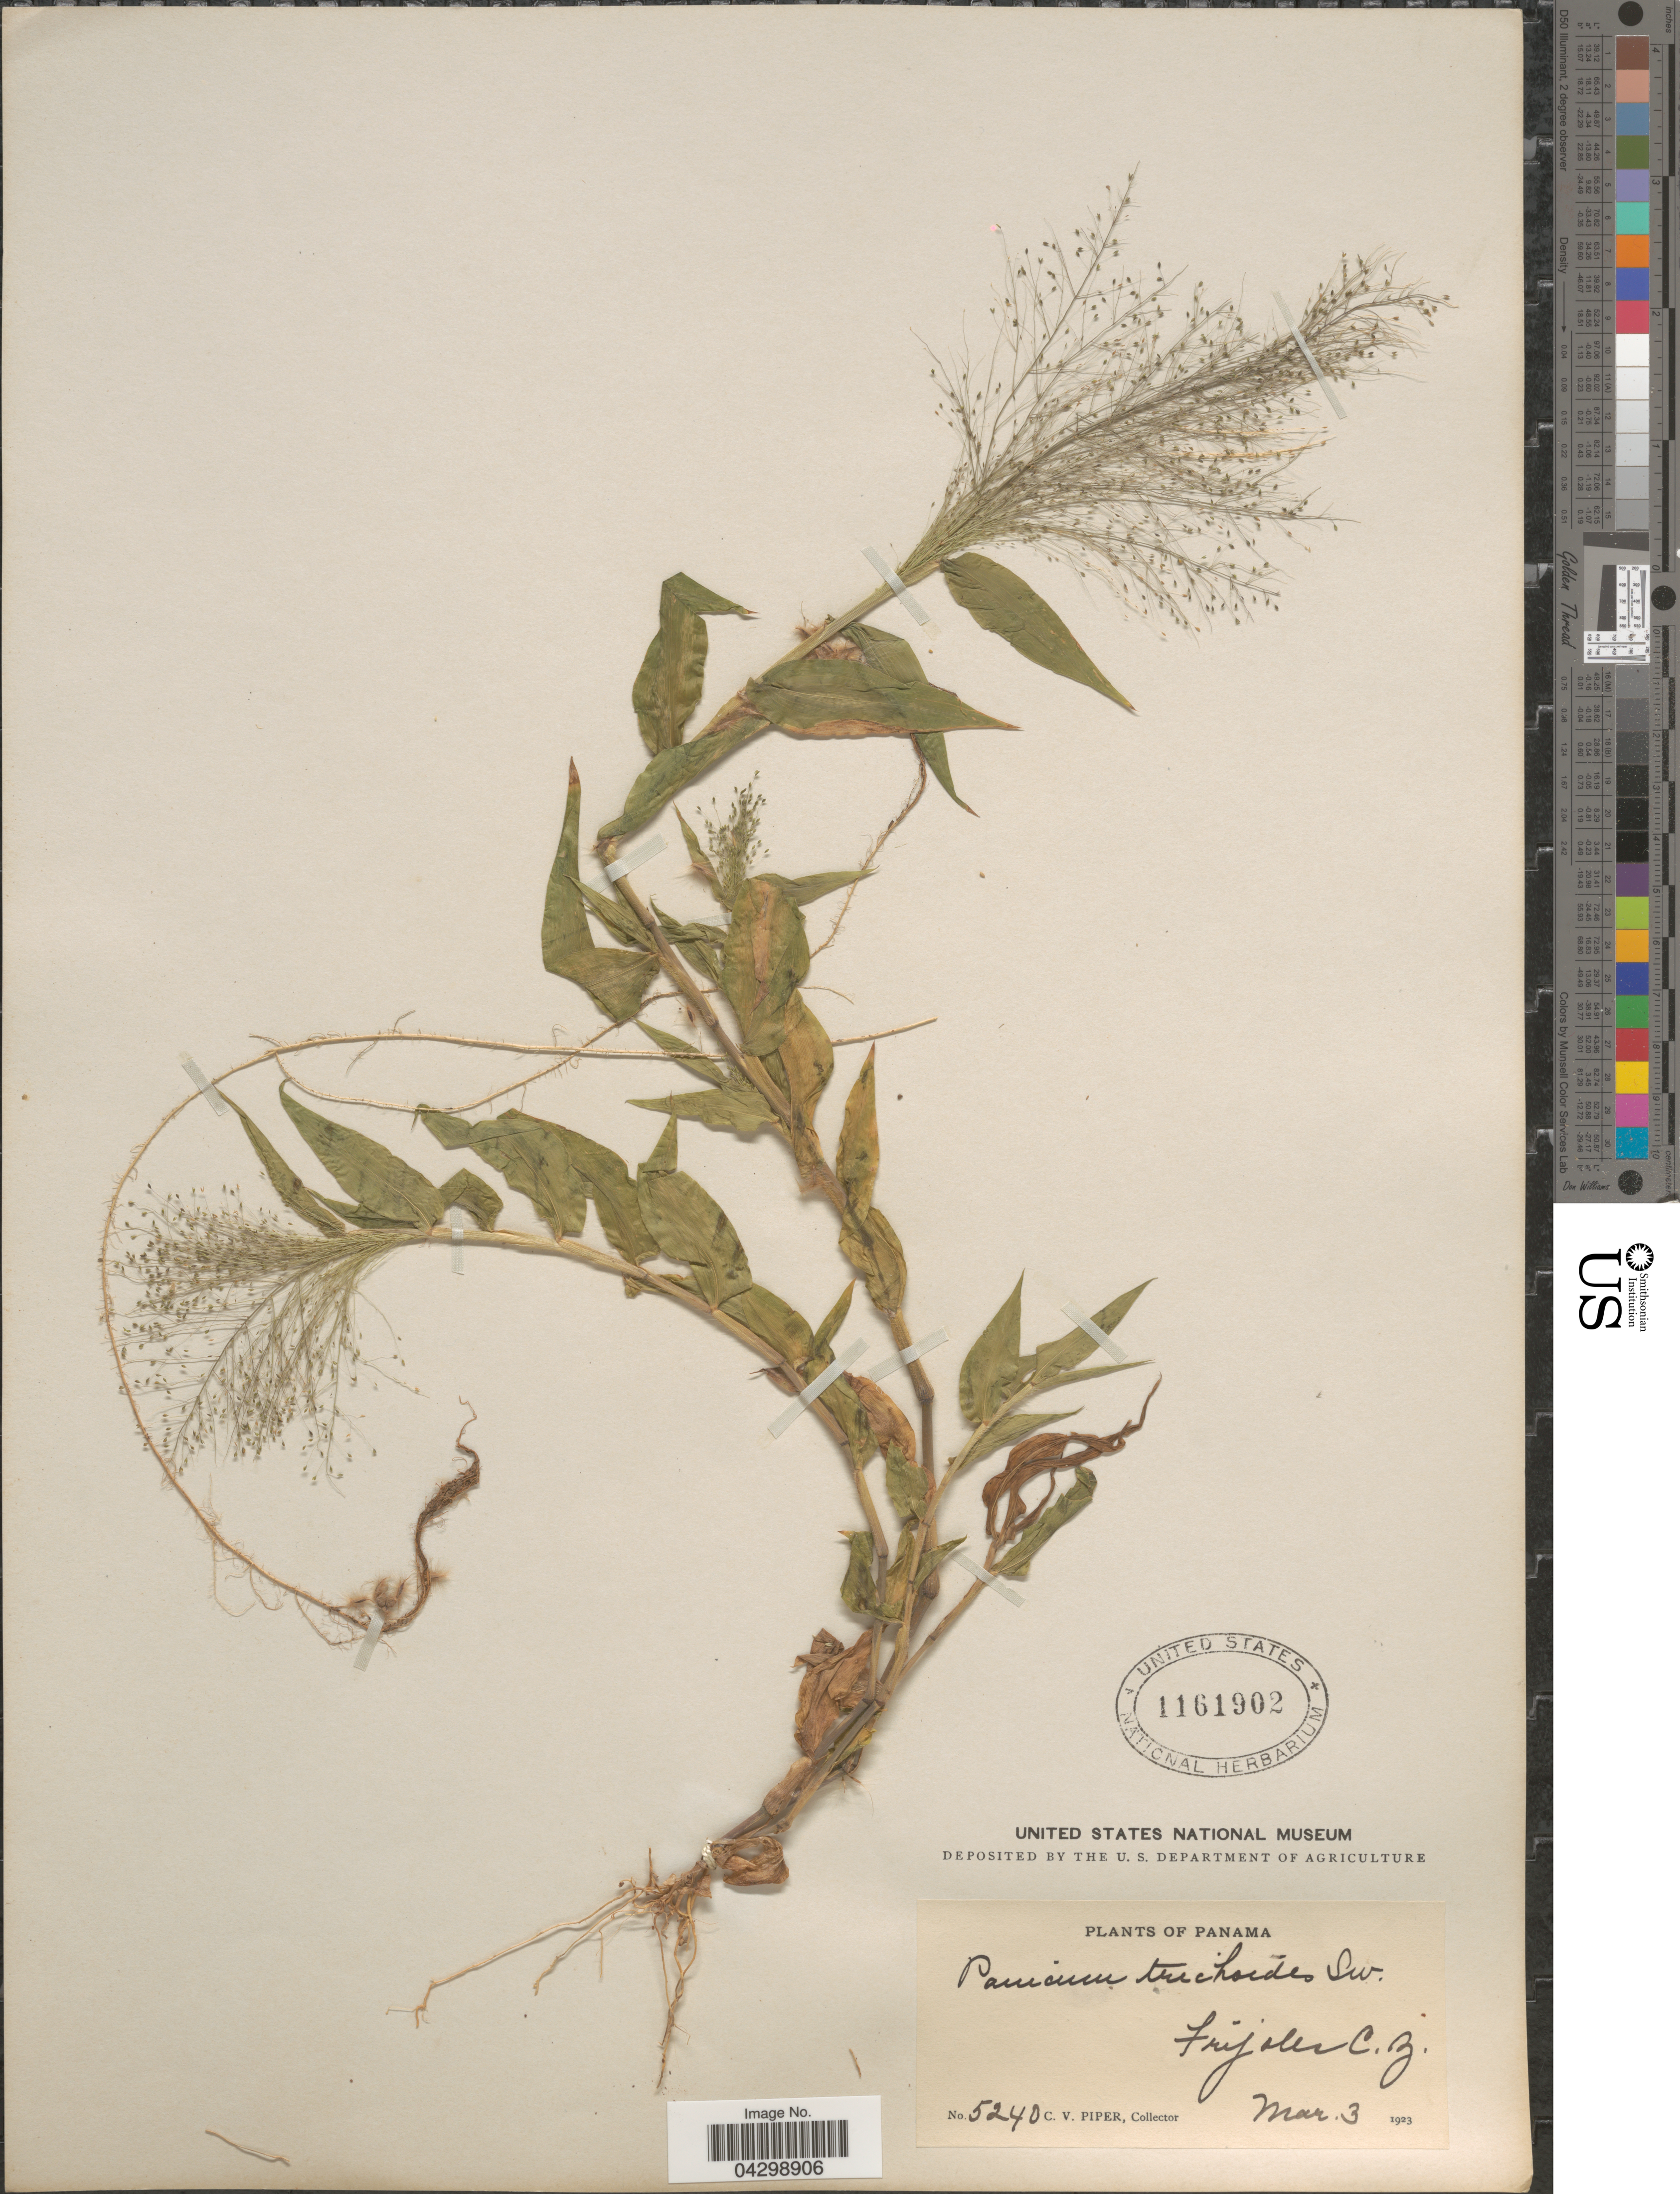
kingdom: Plantae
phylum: Tracheophyta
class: Liliopsida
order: Poales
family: Poaceae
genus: Panicum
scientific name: Panicum trichoides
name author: Sw.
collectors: C. V. Piper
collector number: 5240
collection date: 1923-03-03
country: Panama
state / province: Colón / Panamá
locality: Frijoles C.Z.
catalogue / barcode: US 1161902